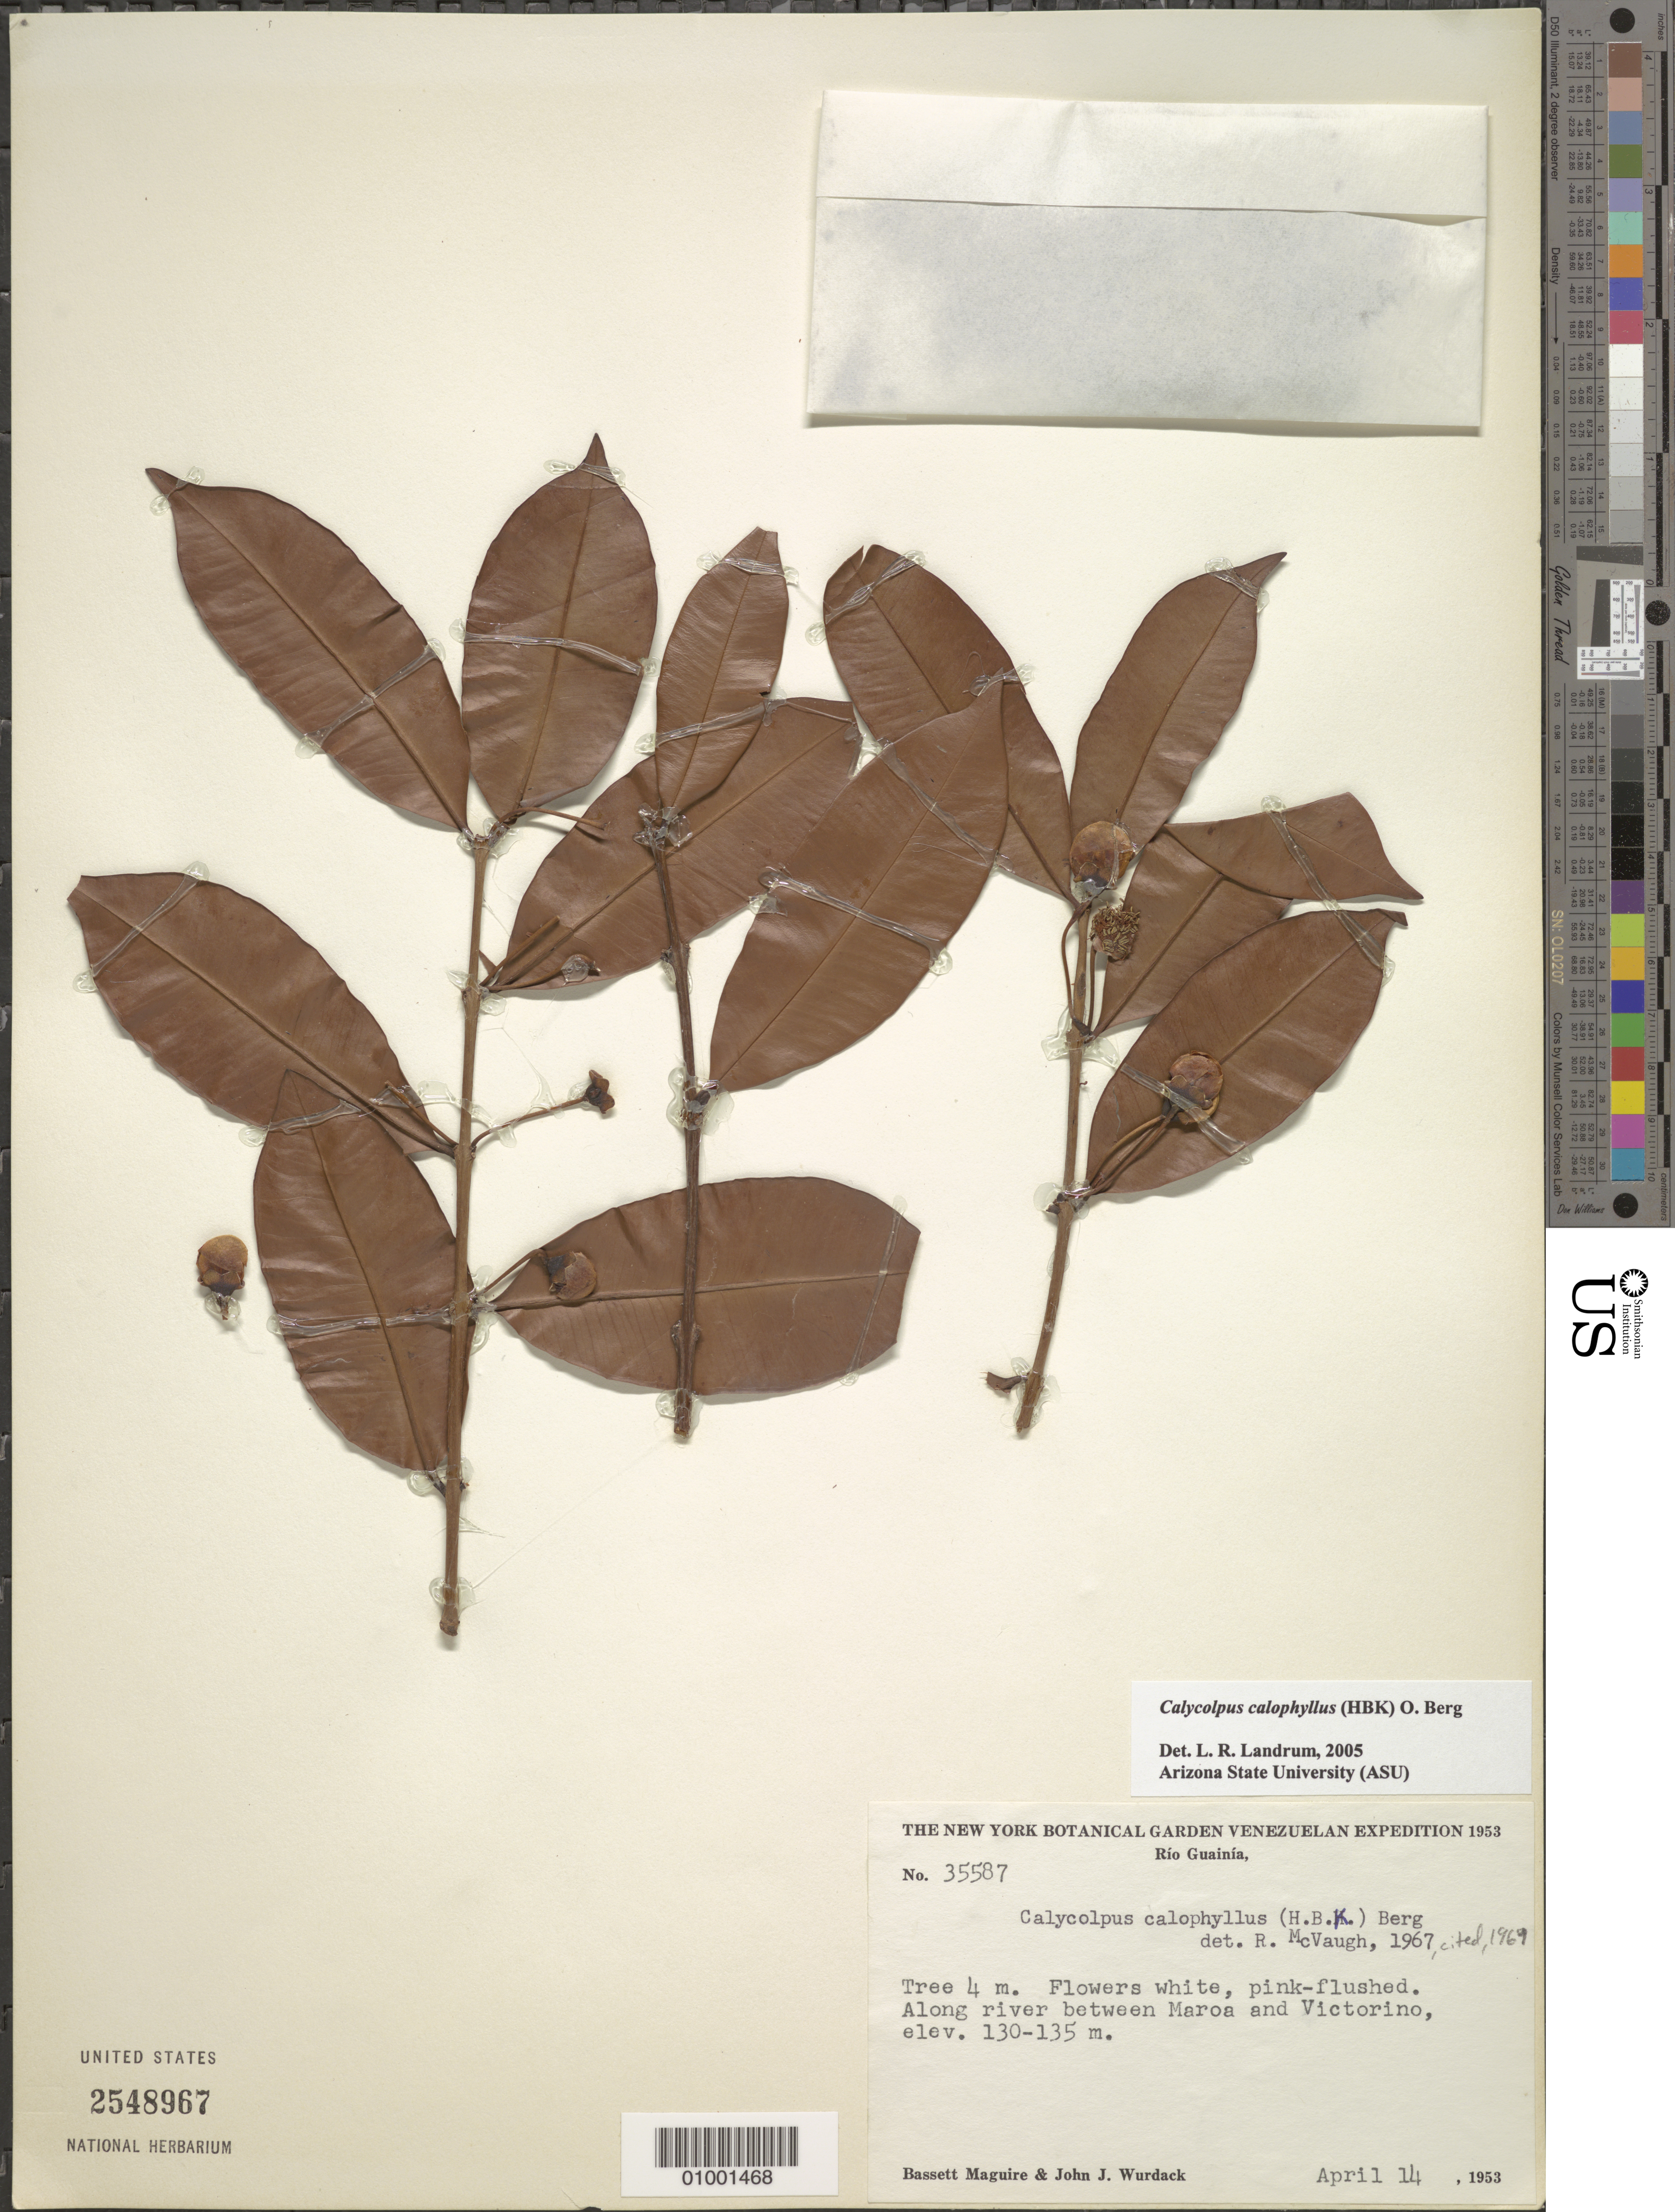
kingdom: Plantae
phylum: Tracheophyta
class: Magnoliopsida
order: Myrtales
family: Myrtaceae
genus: Calycolpus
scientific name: Calycolpus calophyllus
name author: (Kunth) O. Berg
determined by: Landrum, L. R.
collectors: B. Maguire & J. J. Wurdack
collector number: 35587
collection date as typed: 14-Apr-53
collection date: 1953-04-14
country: Venezuela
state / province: Amazonas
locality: Río Guainía, betw. Maroa & Victoríon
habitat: Along river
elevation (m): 130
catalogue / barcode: US 2548967